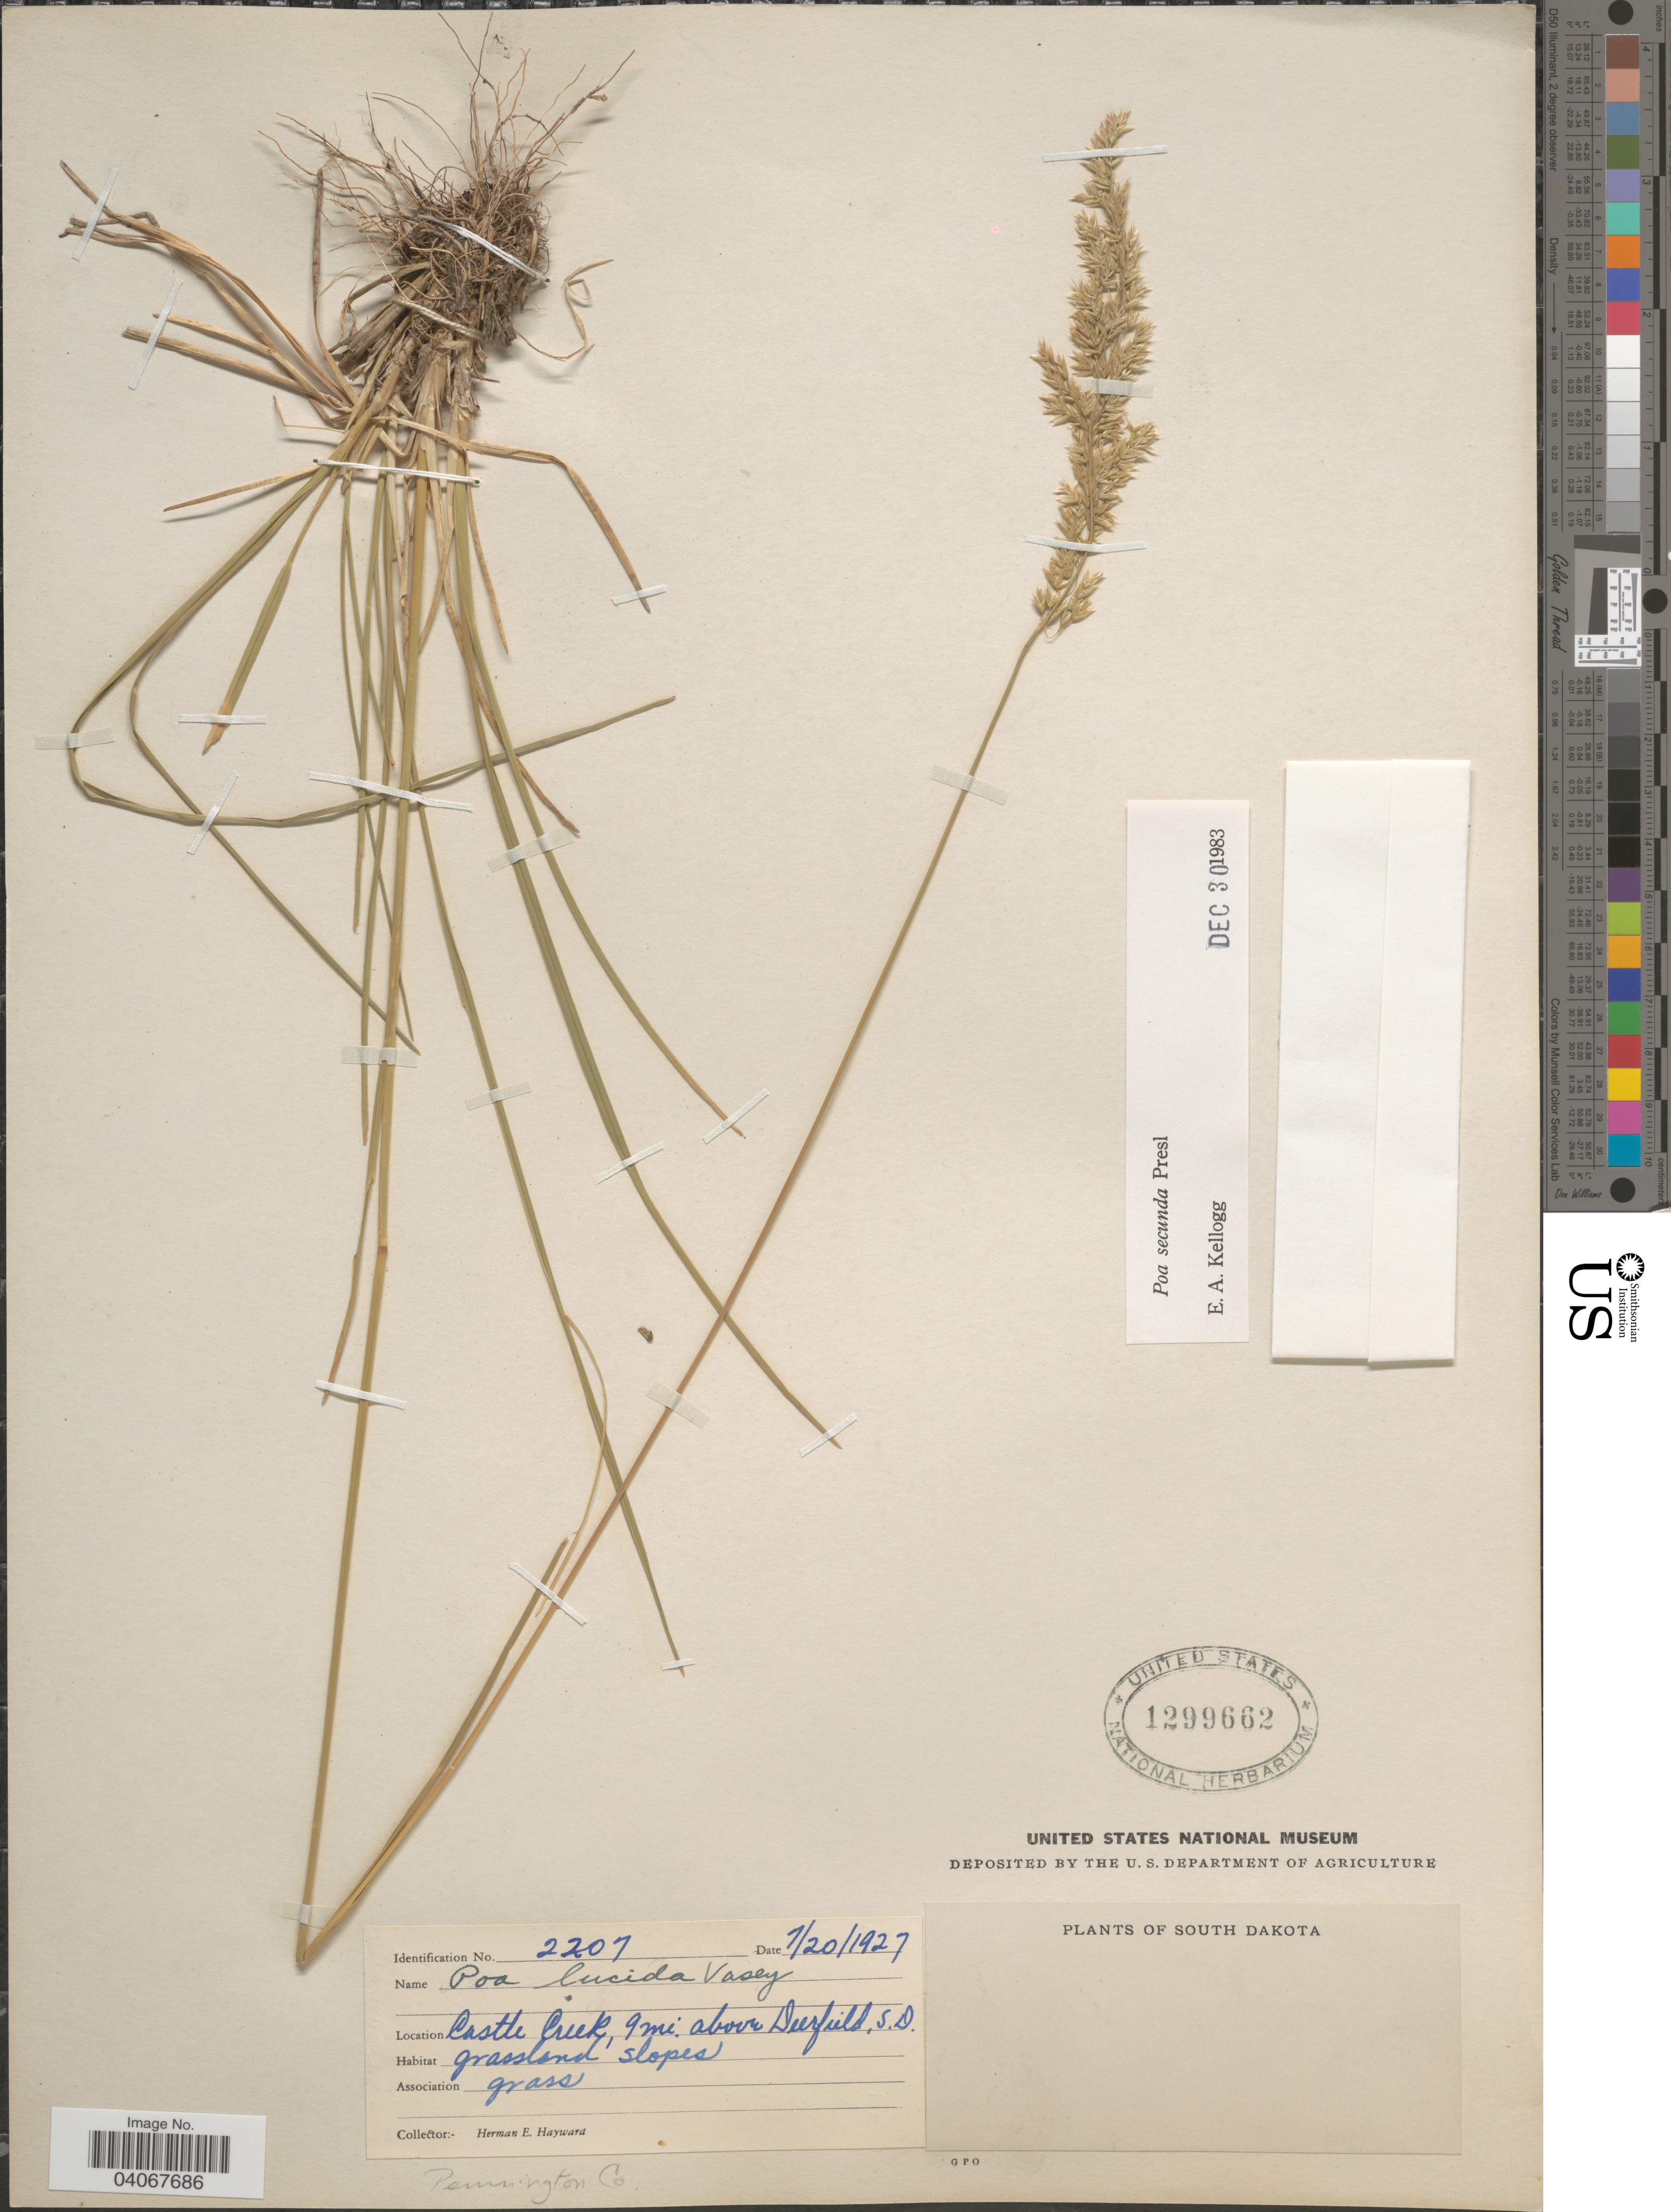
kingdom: Plantae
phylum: Tracheophyta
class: Liliopsida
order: Poales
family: Poaceae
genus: Poa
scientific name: Poa secunda subsp. secunda var. secunda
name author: J. Presl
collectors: H. Hayward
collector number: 2207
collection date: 1927-07-20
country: United States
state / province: South Dakota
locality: Castle Creek, 9 mi. above Deerfield. Pennington Co.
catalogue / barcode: US 1299662